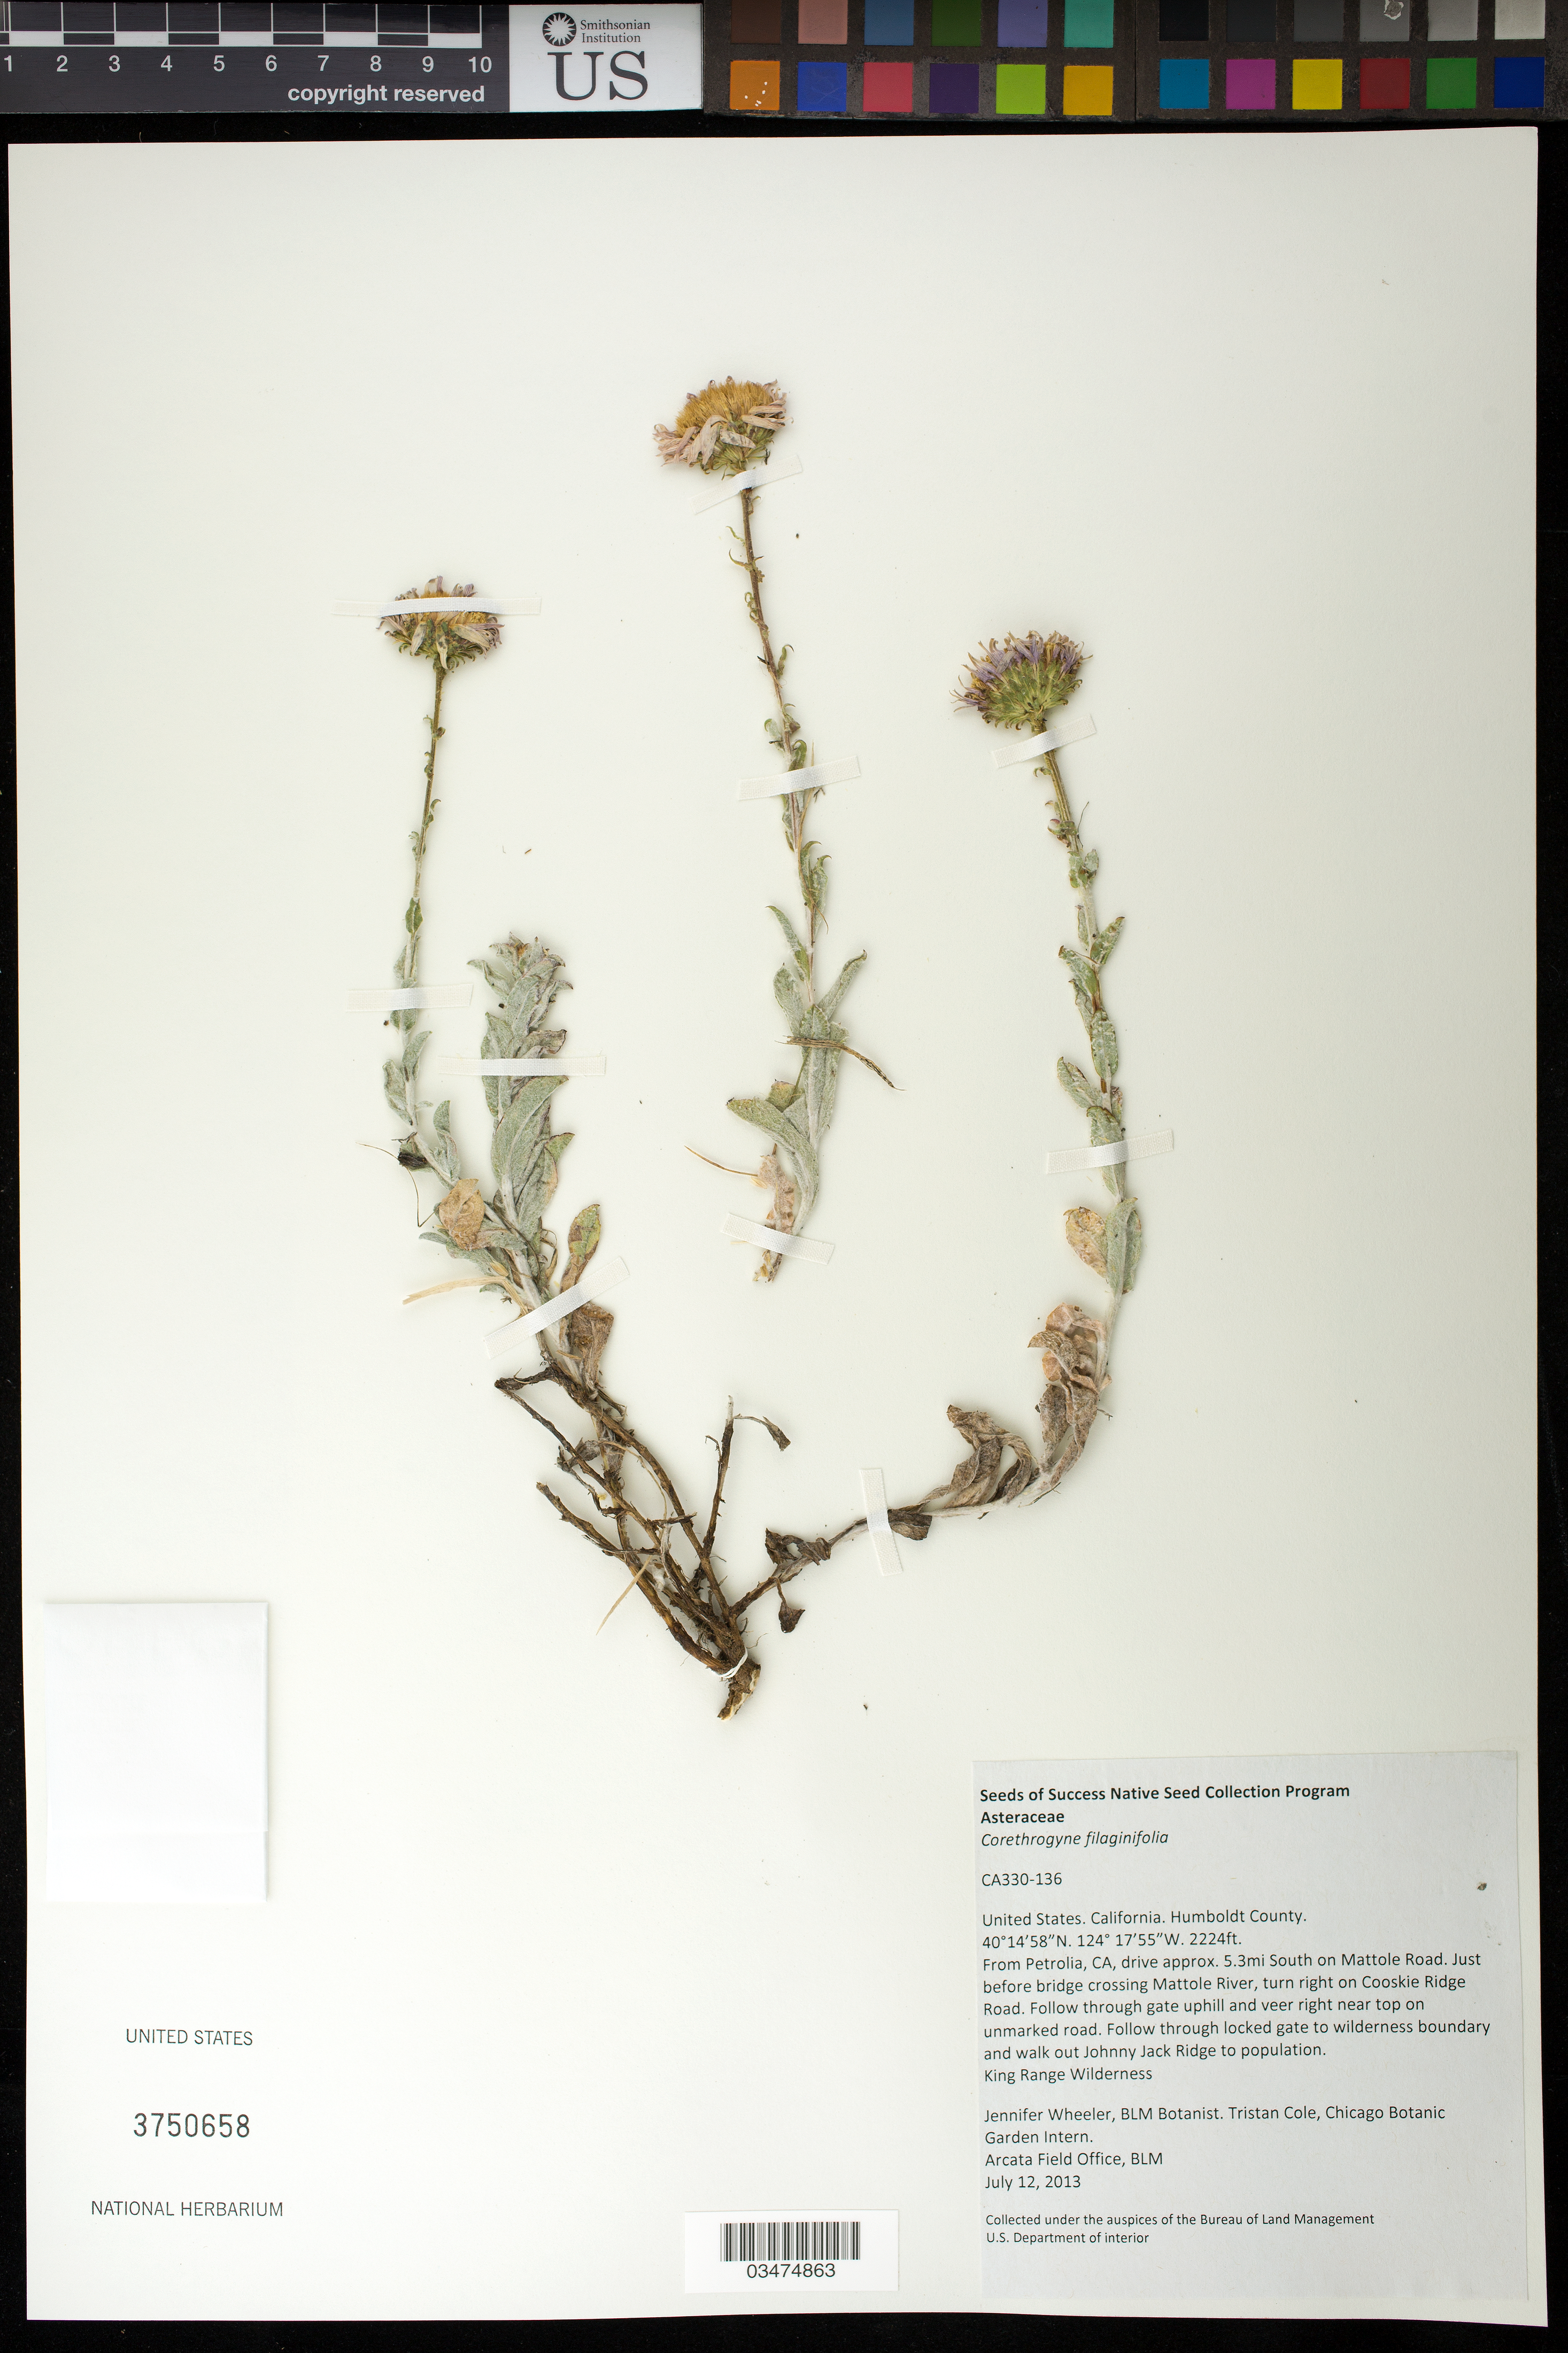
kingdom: Plantae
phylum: Tracheophyta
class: Magnoliopsida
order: Asterales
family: Asteraceae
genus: Corethrogyne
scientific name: Corethrogyne filaginifolia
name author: (Hook. & Arn.) Nutt.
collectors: J. Wheeler & T. Cole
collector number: CA330-136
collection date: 2013-07-12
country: United States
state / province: California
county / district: Humboldt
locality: From Petrolia, 5.3 mi. on Mattole Road, just before bridge crossing Mattole River, out Johnny Jack Ridge. King Range Wilderness.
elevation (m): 678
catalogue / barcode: US 3750658